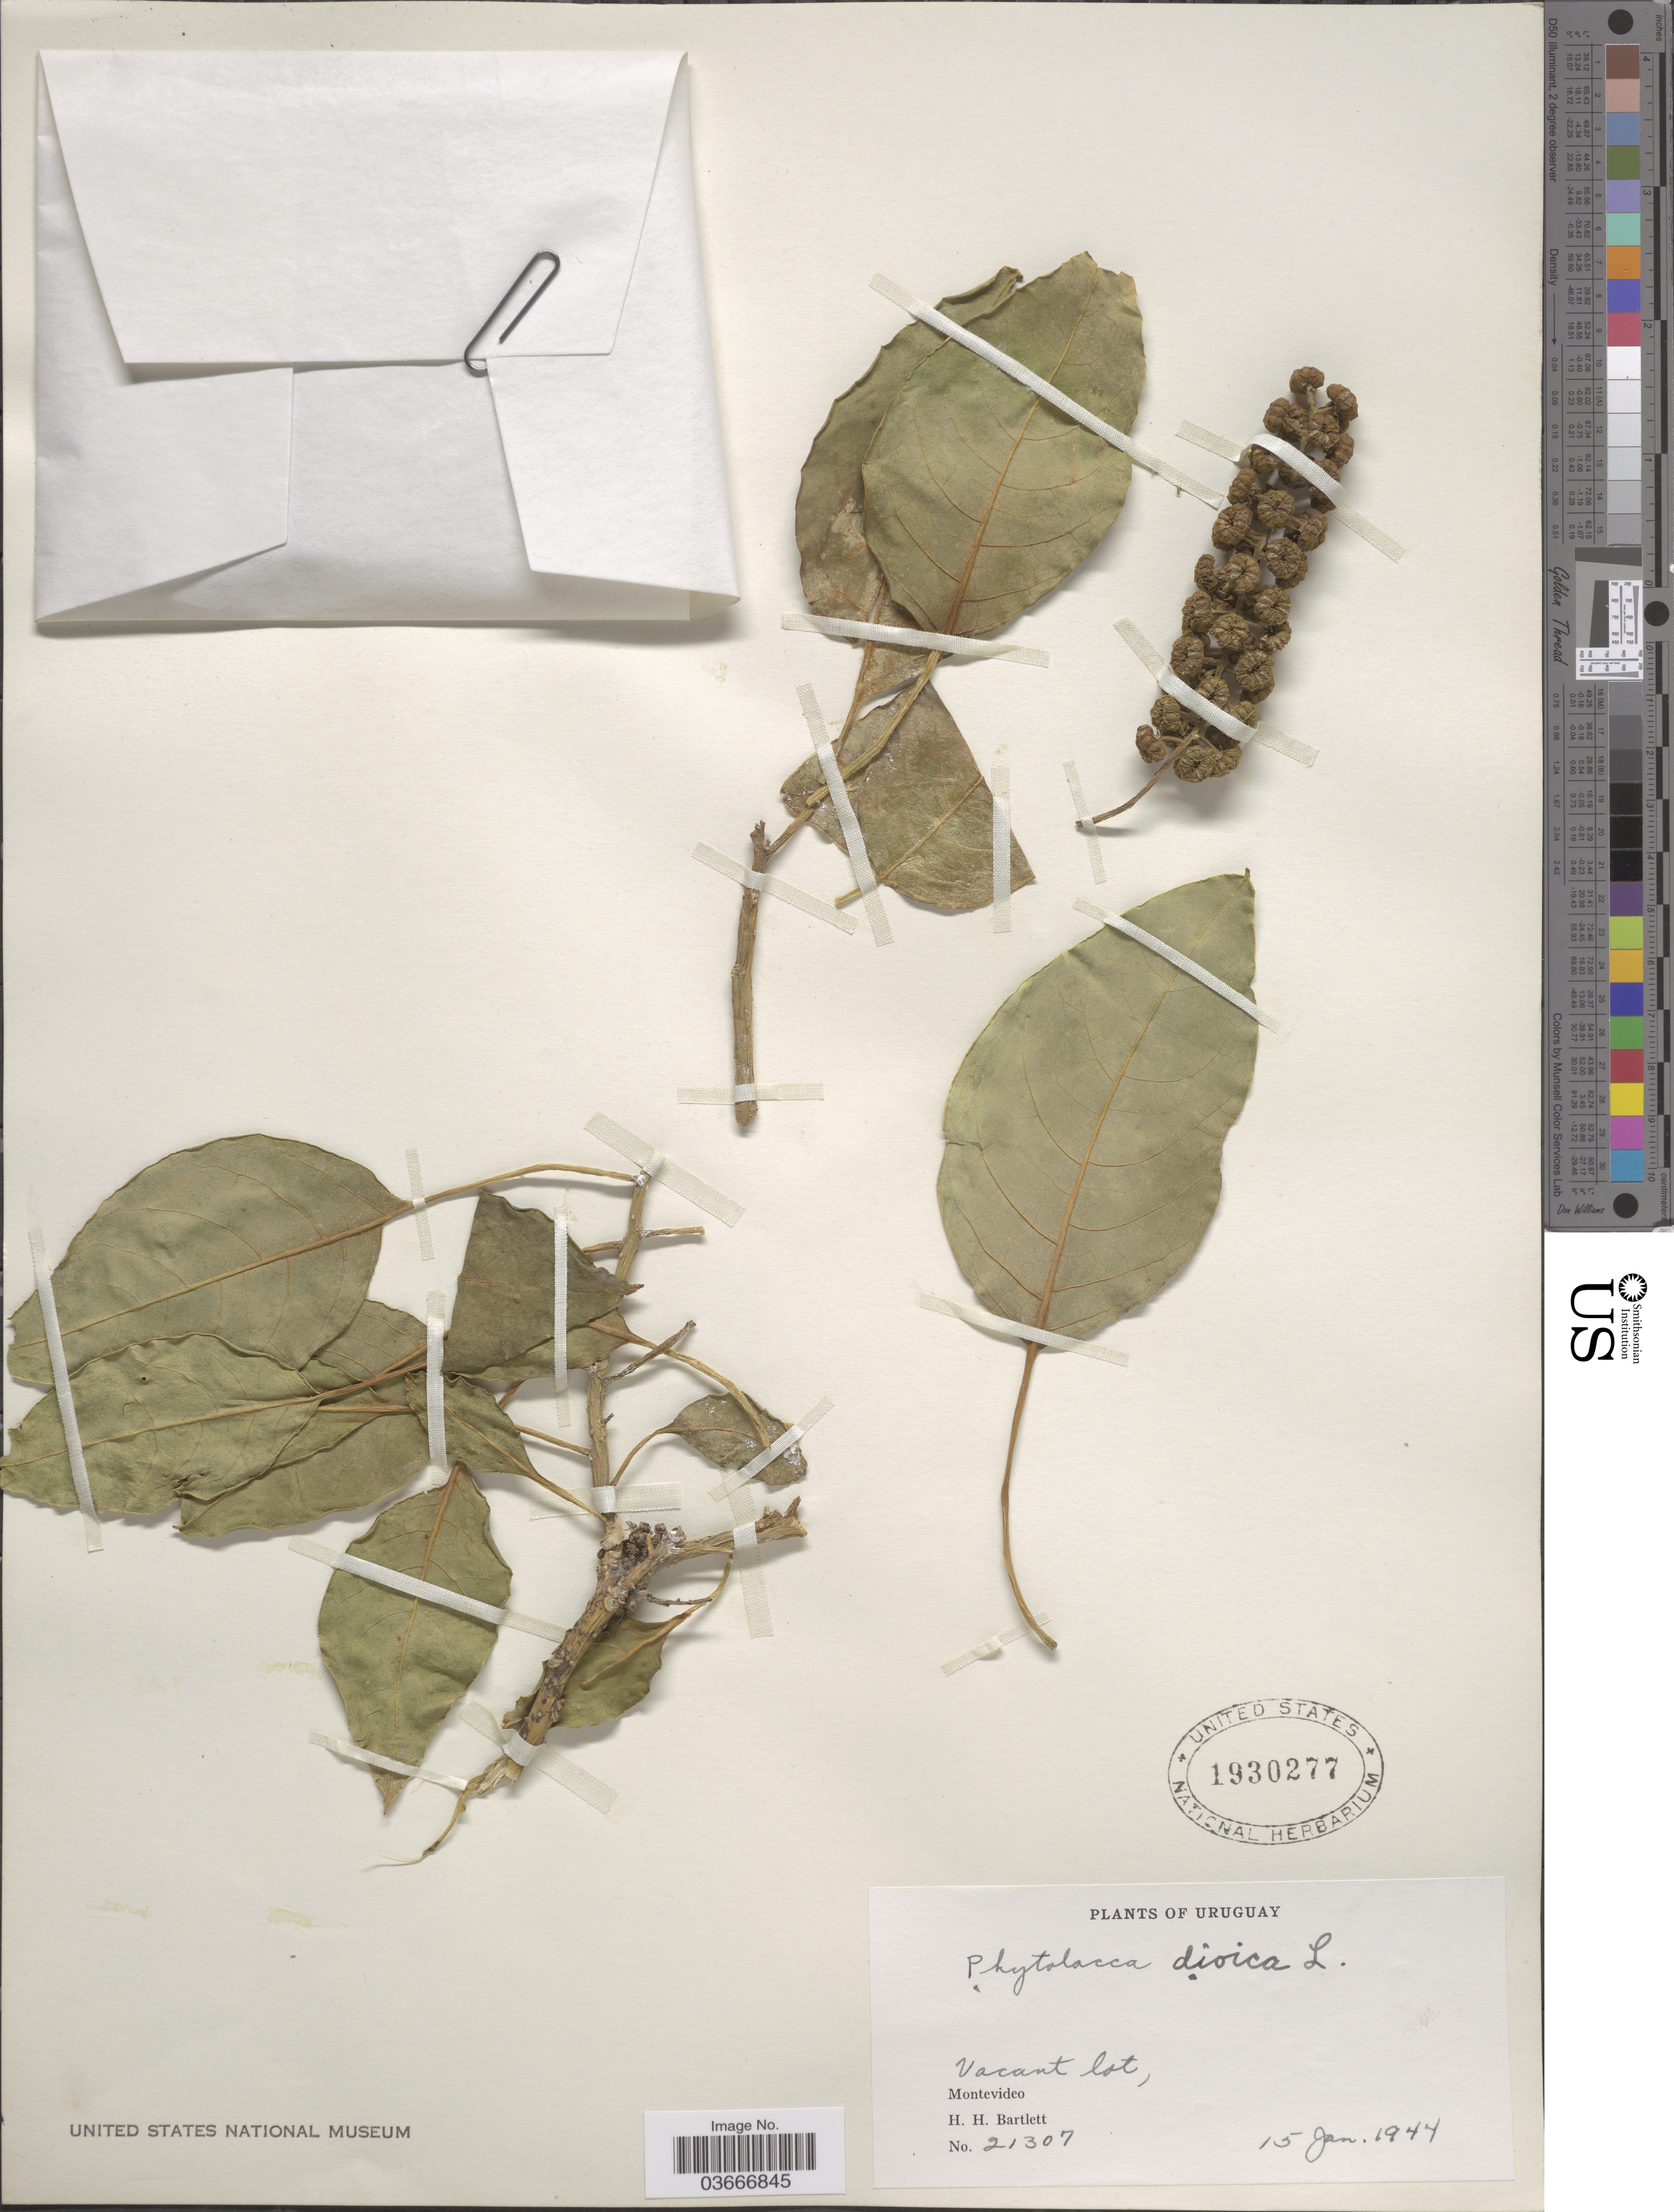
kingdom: Plantae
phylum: Tracheophyta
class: Magnoliopsida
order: Caryophyllales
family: Phytolaccaceae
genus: Phytolacca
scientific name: Phytolacca dioica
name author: L.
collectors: H. H. Bartlett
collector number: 21307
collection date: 1944-01-15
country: Uruguay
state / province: Montevideo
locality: Vacant lot, Montevideo.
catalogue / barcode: US 1930277